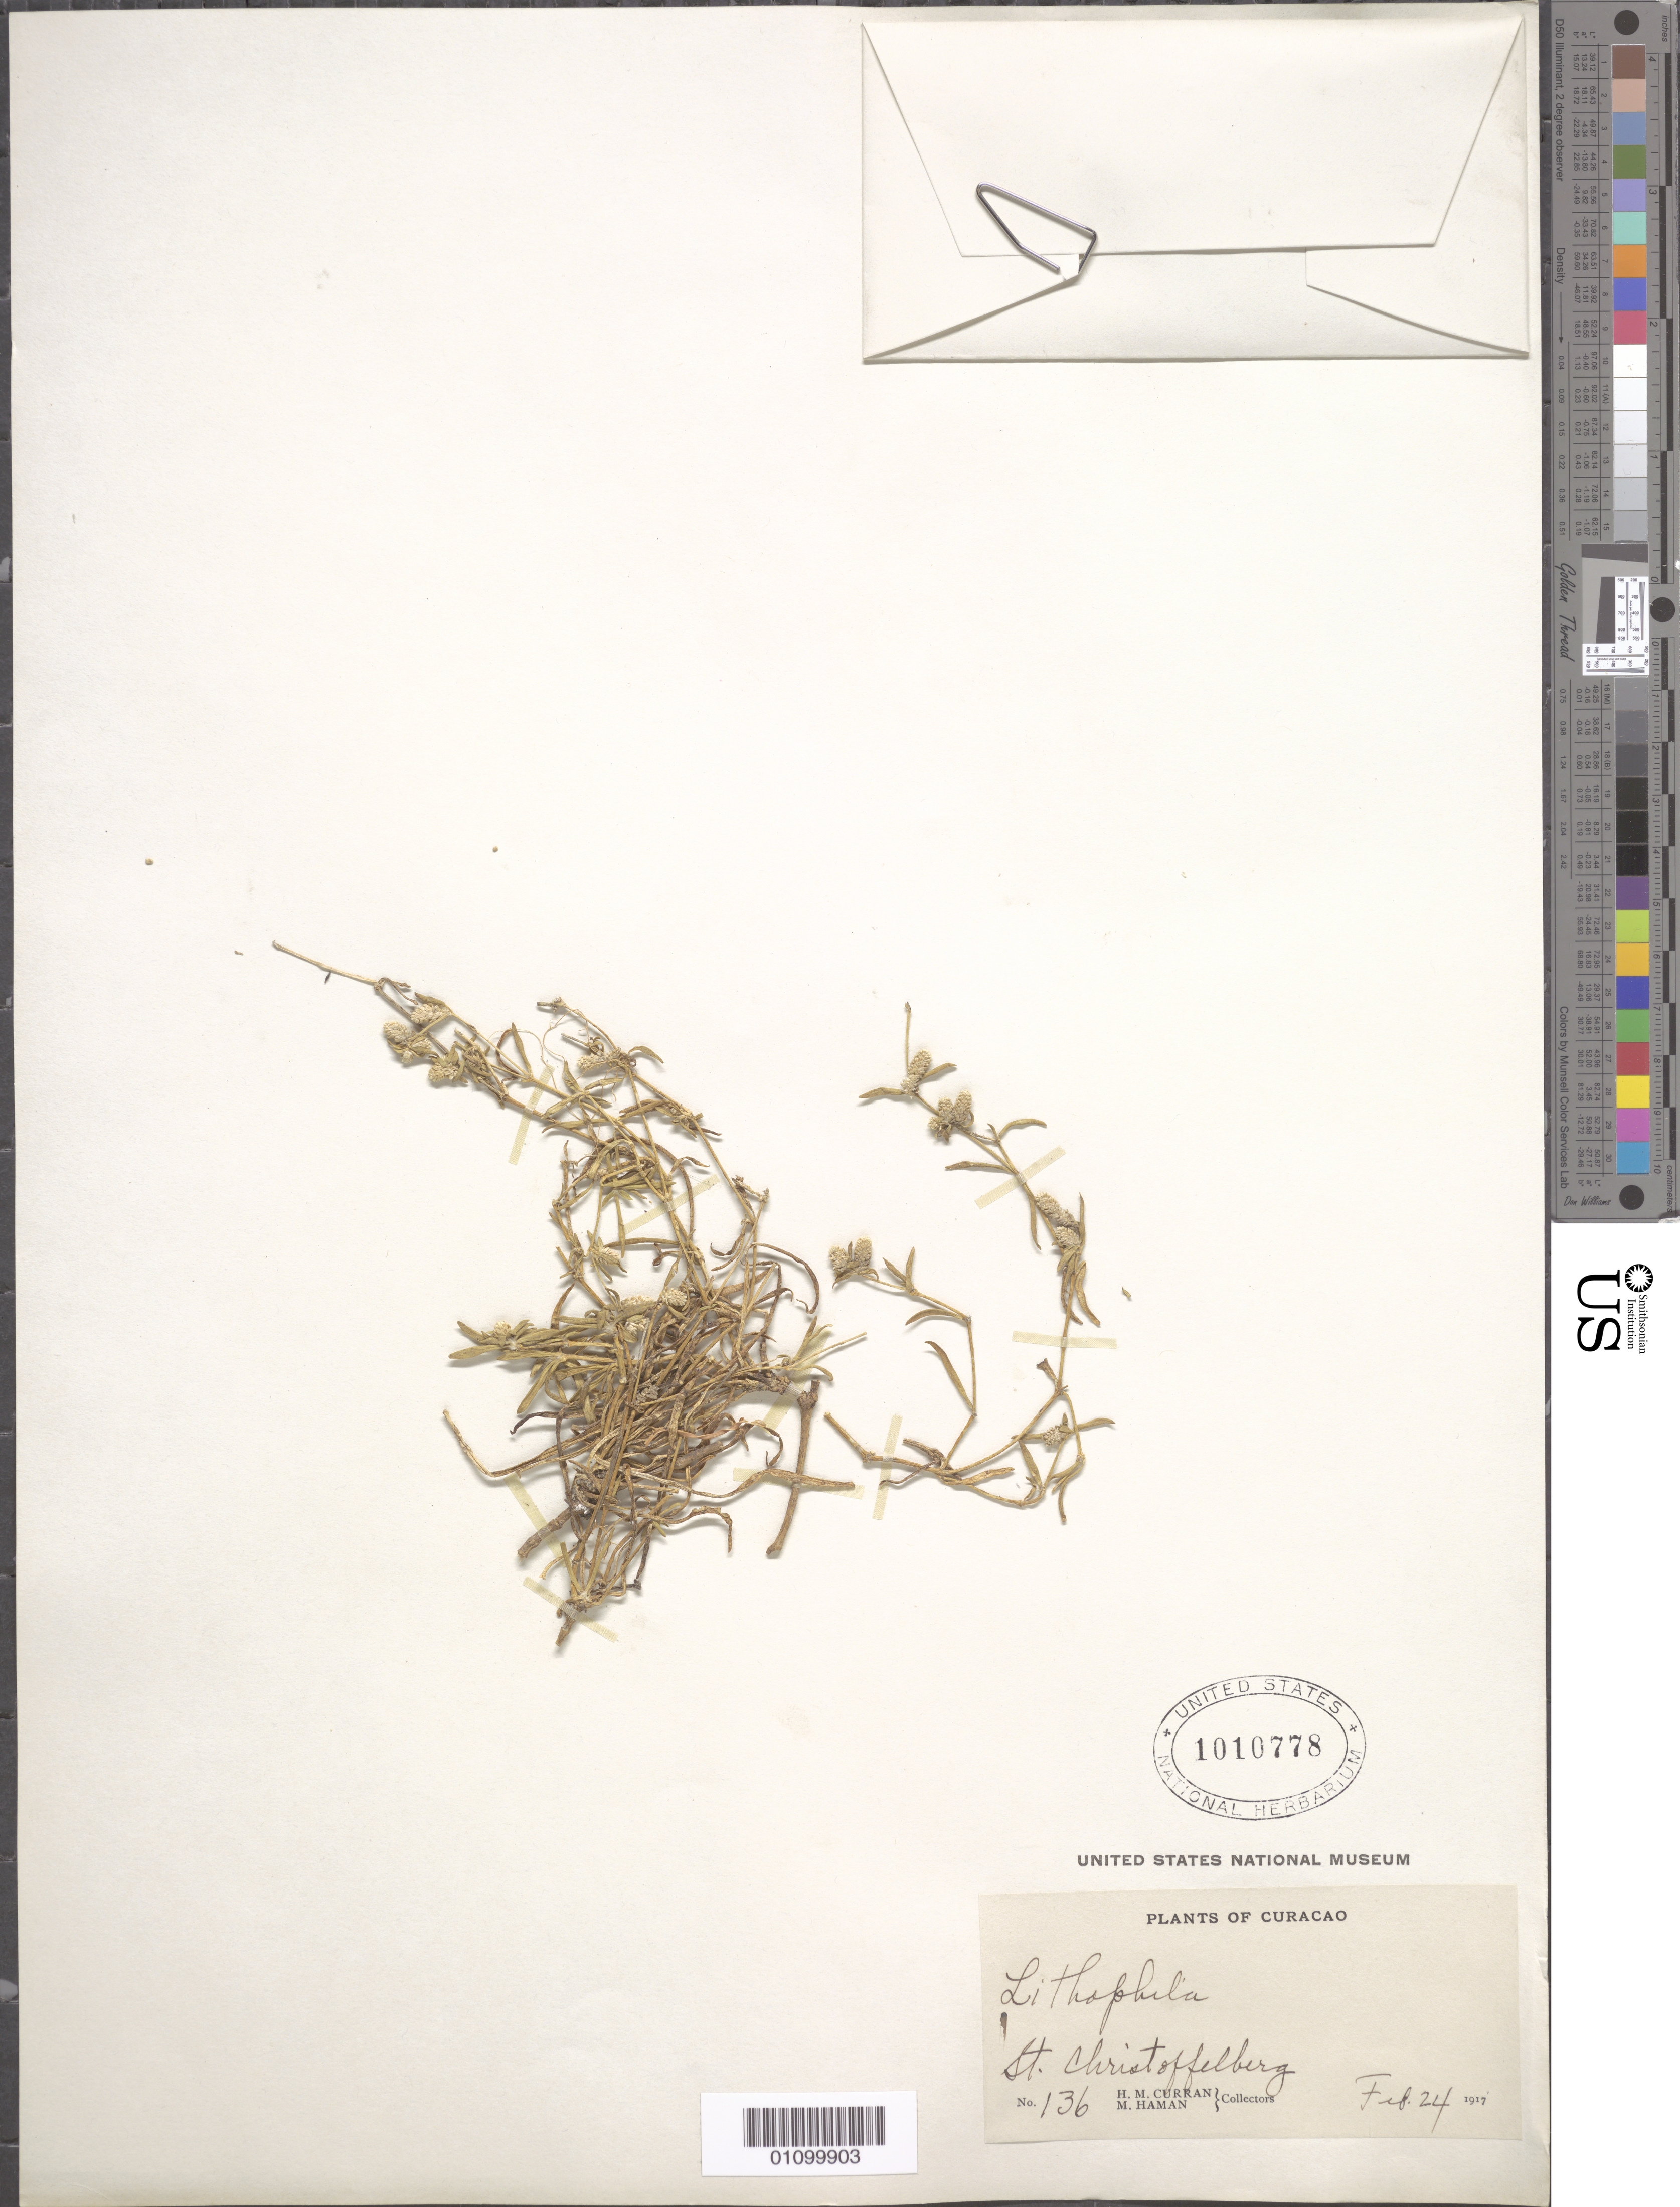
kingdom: Plantae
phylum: Tracheophyta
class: Magnoliopsida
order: Caryophyllales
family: Amaranthaceae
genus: Gomphrena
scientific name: Gomphrena muscoides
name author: (Sw.) T. Ortuño & Borsch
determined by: Strong, Mark T., (BOT), Smithsonian Institution - National Museum of Natural History (UNITED STATES)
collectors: H. M. Curran & M. Haman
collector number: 136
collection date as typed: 24 Feb 1917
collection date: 1917-02-24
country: Curaçao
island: Curaçao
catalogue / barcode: US 1010778